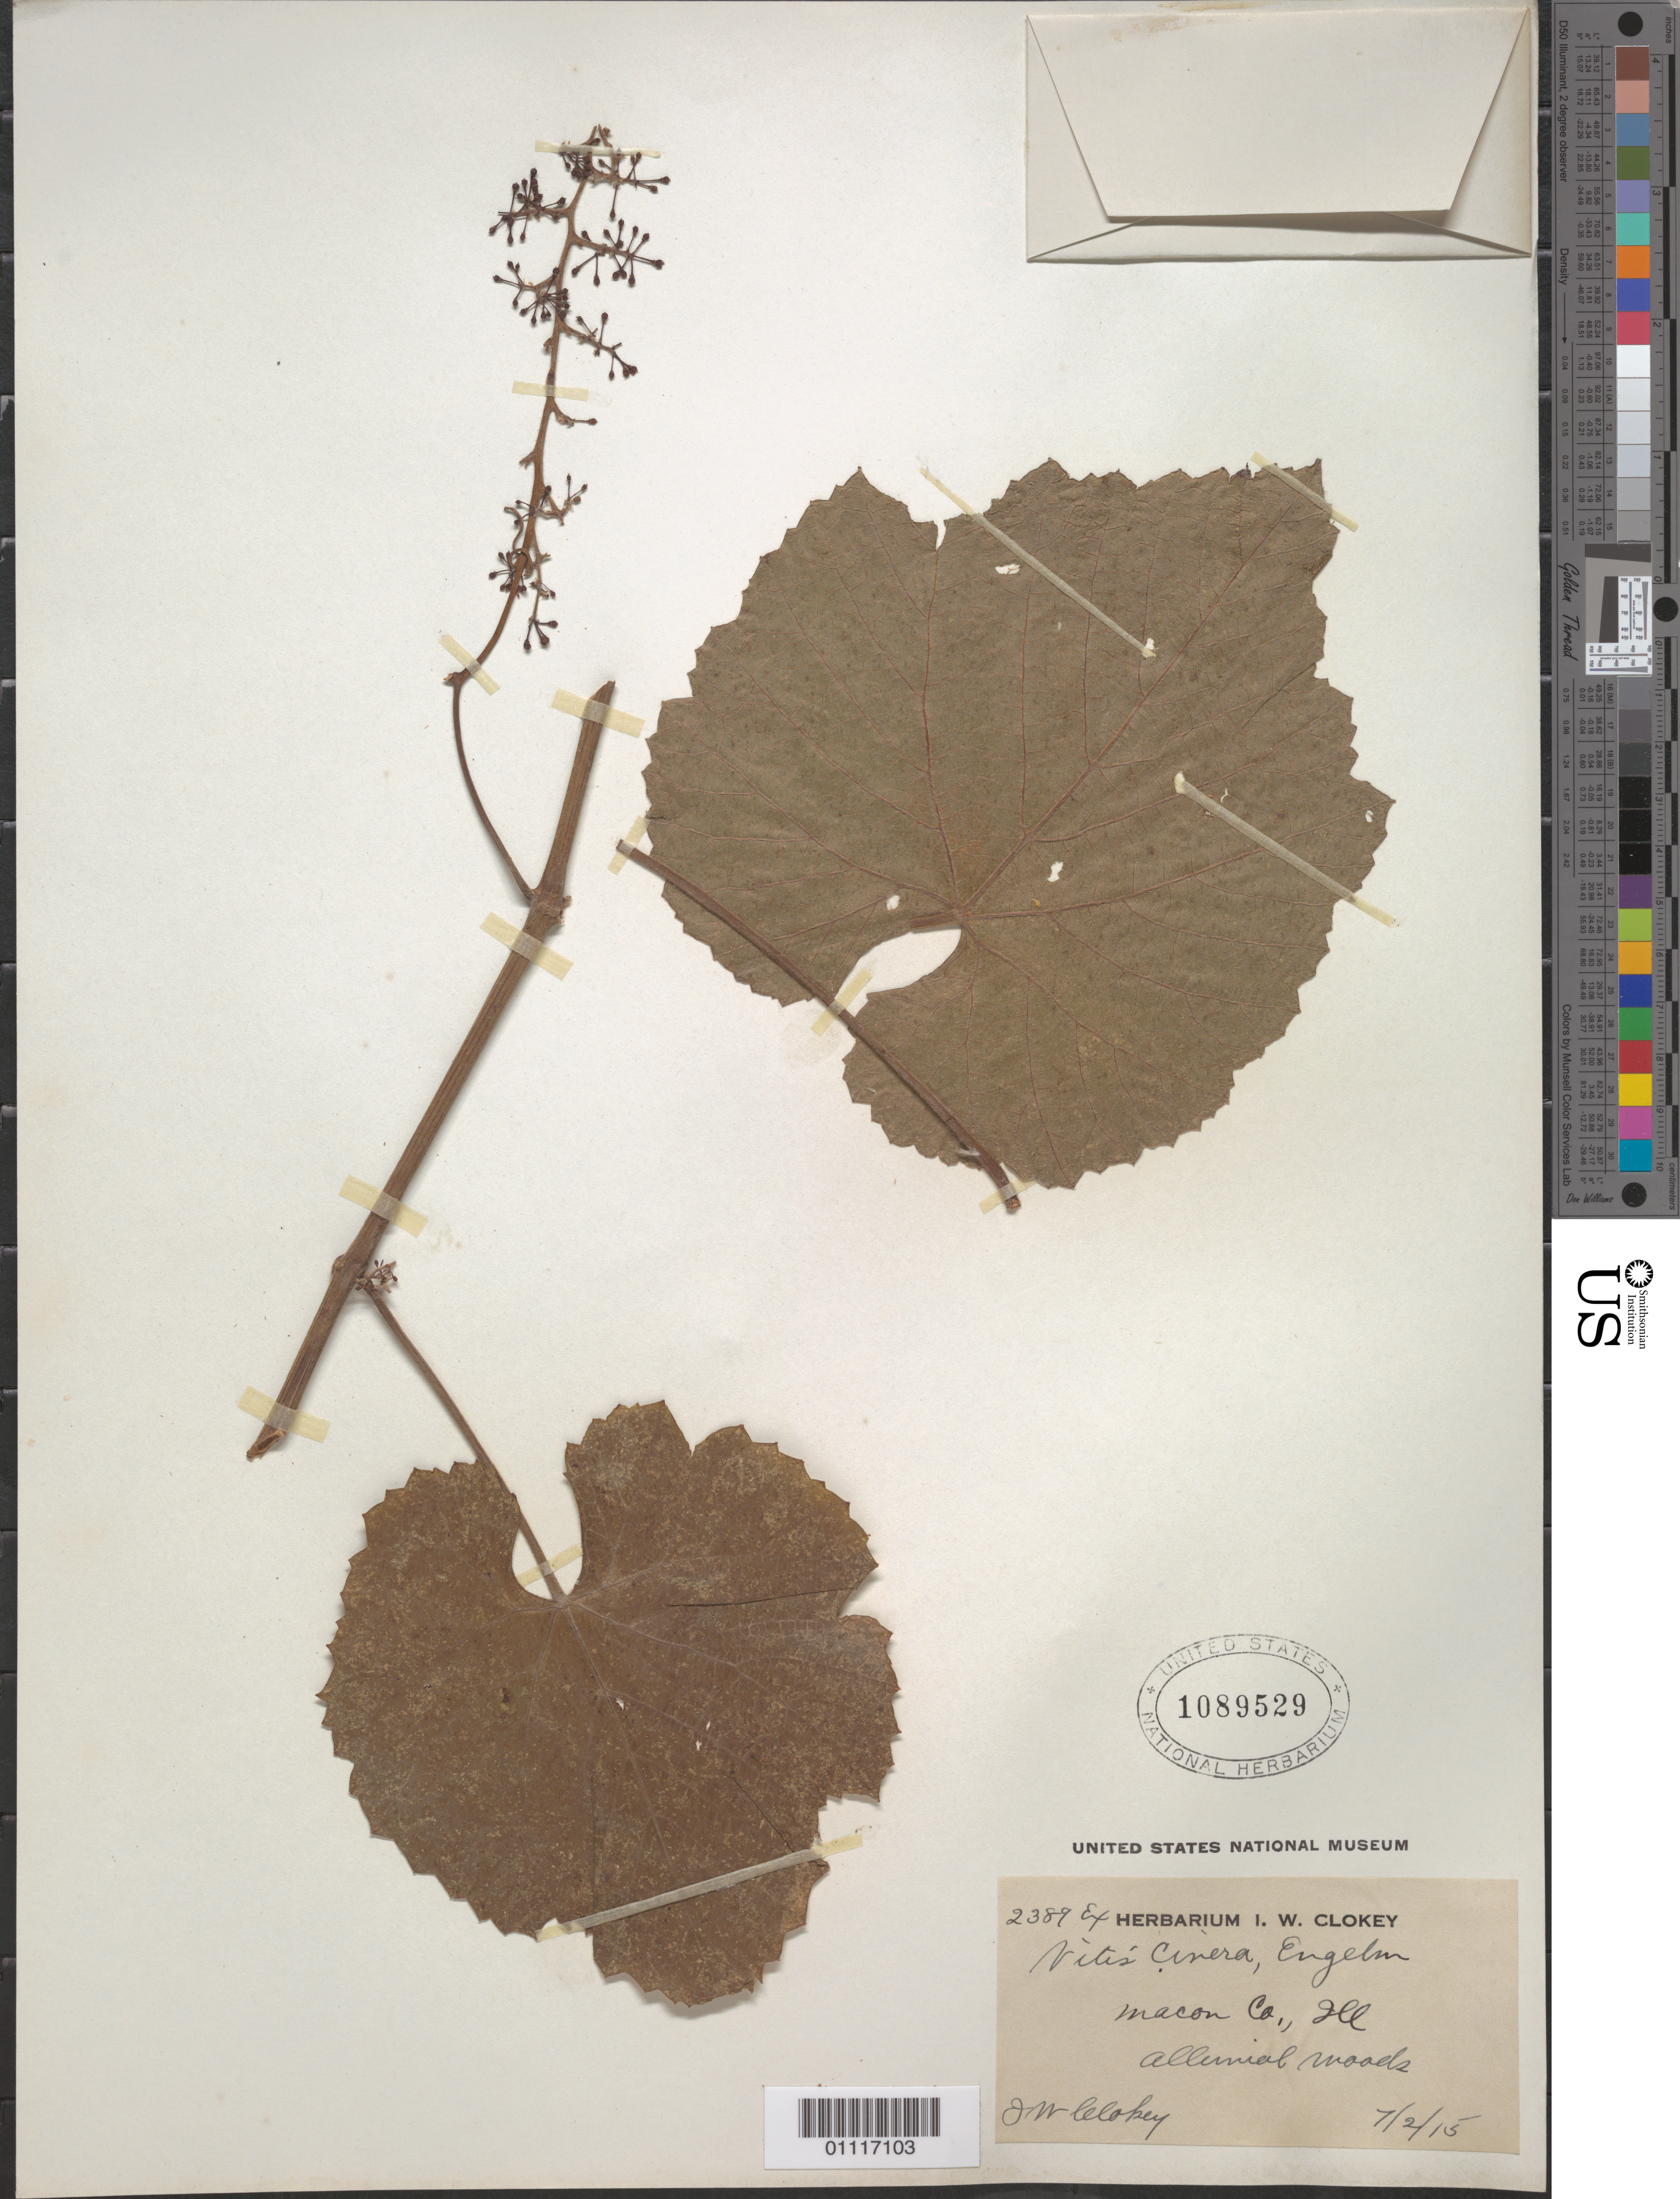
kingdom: Plantae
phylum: Tracheophyta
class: Magnoliopsida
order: Vitales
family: Vitaceae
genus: Vitis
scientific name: Vitis cinerea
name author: (Engelm.) Millardet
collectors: I. W. Clokey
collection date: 1915-07-02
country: United States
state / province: Illinois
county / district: Macon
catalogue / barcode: US 1089529